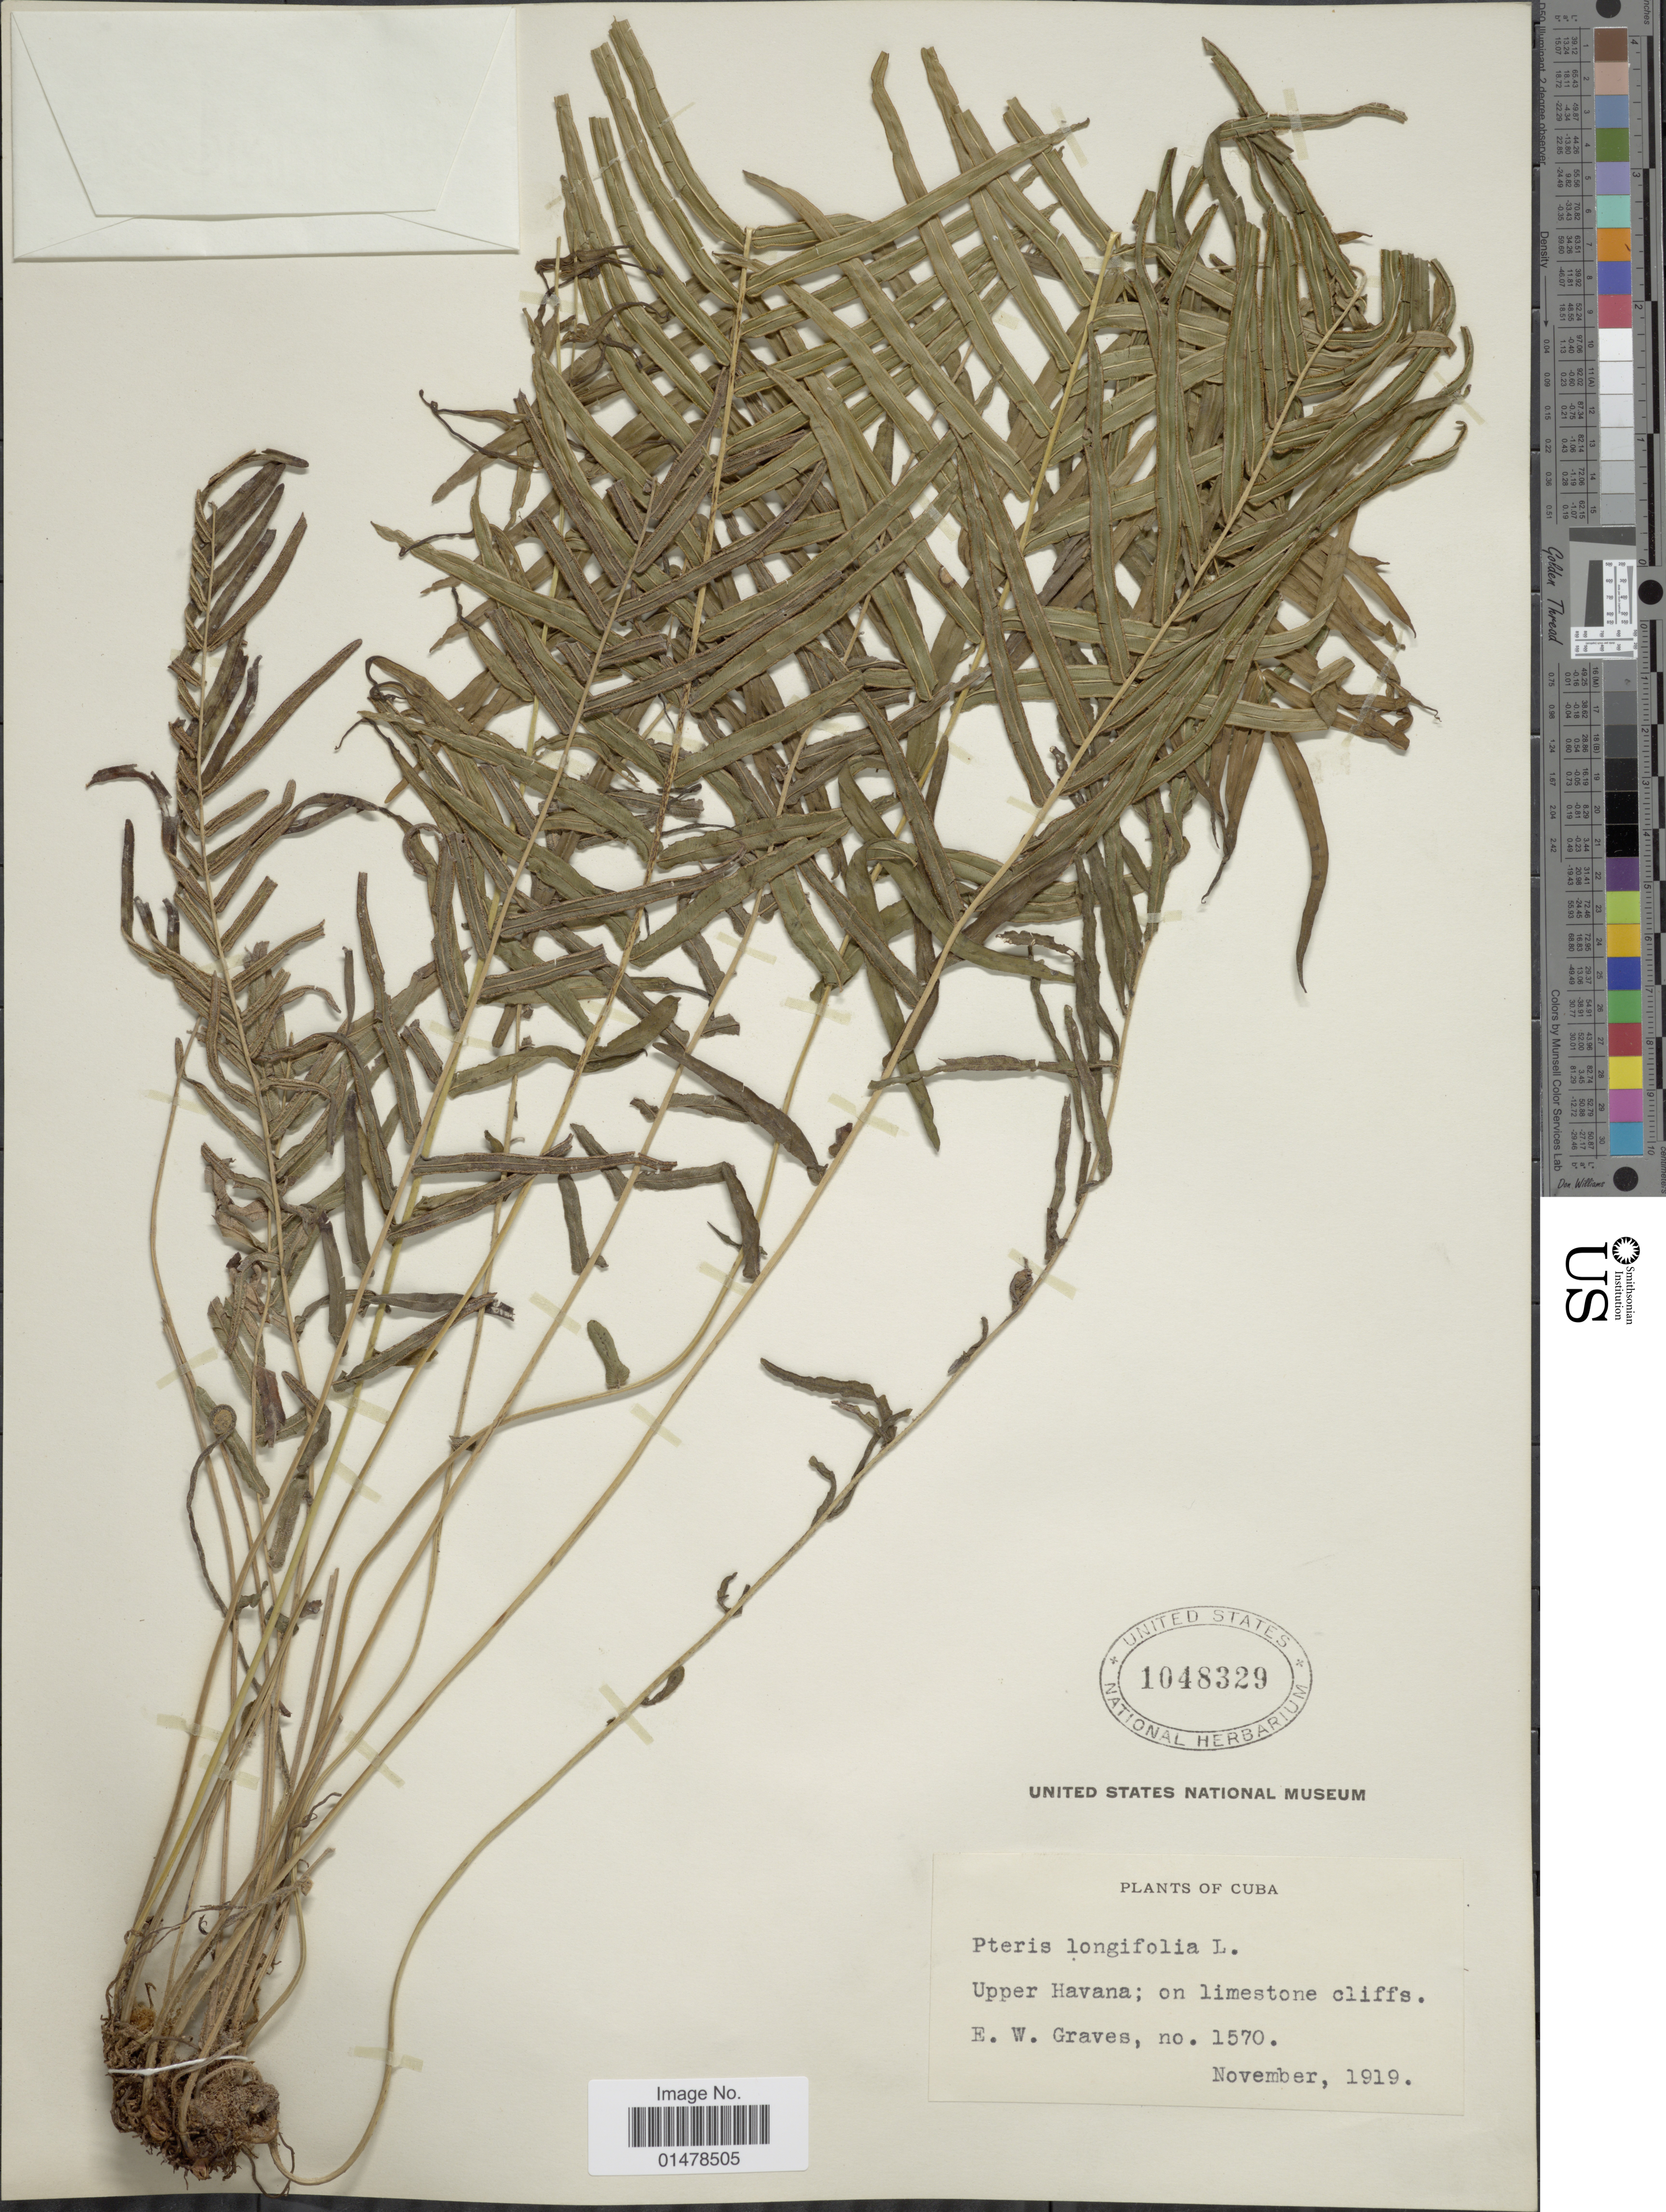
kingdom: Plantae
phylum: Tracheophyta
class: Polypodiopsida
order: Polypodiales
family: Pteridaceae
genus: Pteris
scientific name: Pteris bahamenis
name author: (J. Agardh) Fée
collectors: E. Graves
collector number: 1570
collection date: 1919-11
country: Cuba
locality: Upper Havana; on limestone cliffs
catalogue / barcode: US 1048329